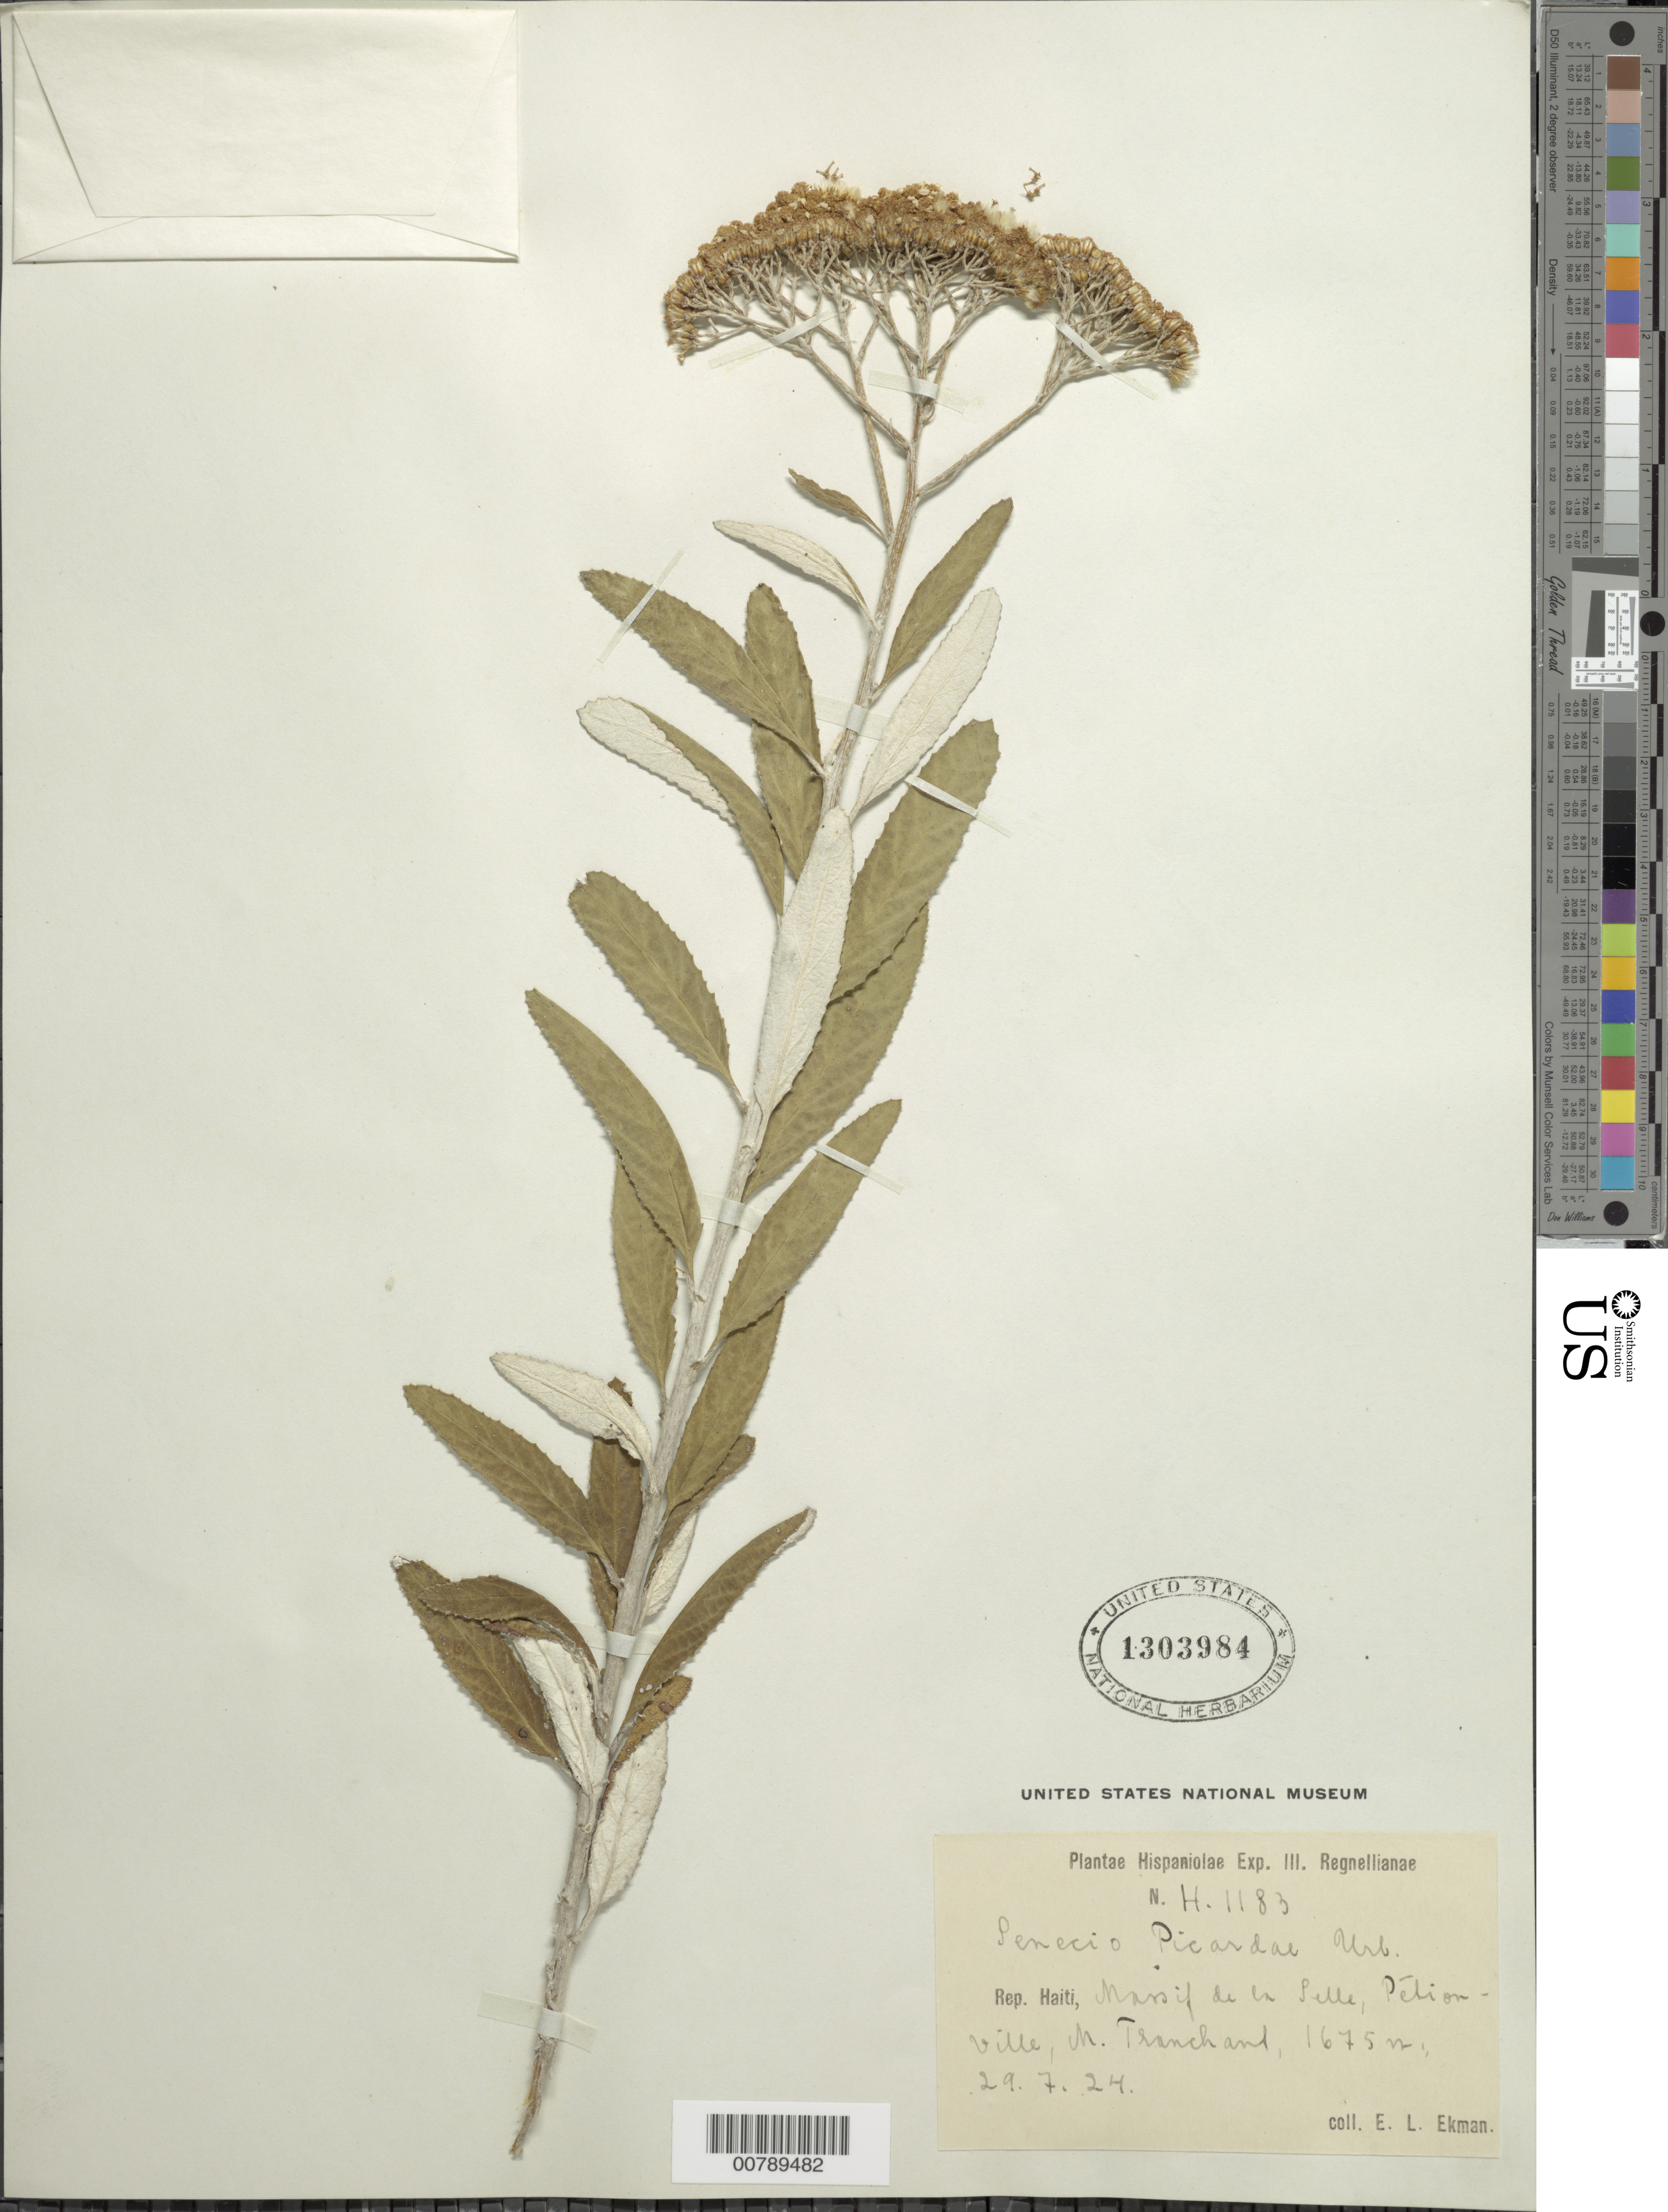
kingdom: Plantae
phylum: Tracheophyta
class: Magnoliopsida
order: Asterales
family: Asteraceae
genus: Senecio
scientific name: Senecio picardae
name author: Krug & Urb.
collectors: E. L. Ekman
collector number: H 1183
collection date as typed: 29 Jul 1924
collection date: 1924-07-29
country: Haiti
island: Hispaniola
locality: Massif de la Selle, Pèdion-Ville, M. Tranchard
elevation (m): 1675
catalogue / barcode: US 1303984